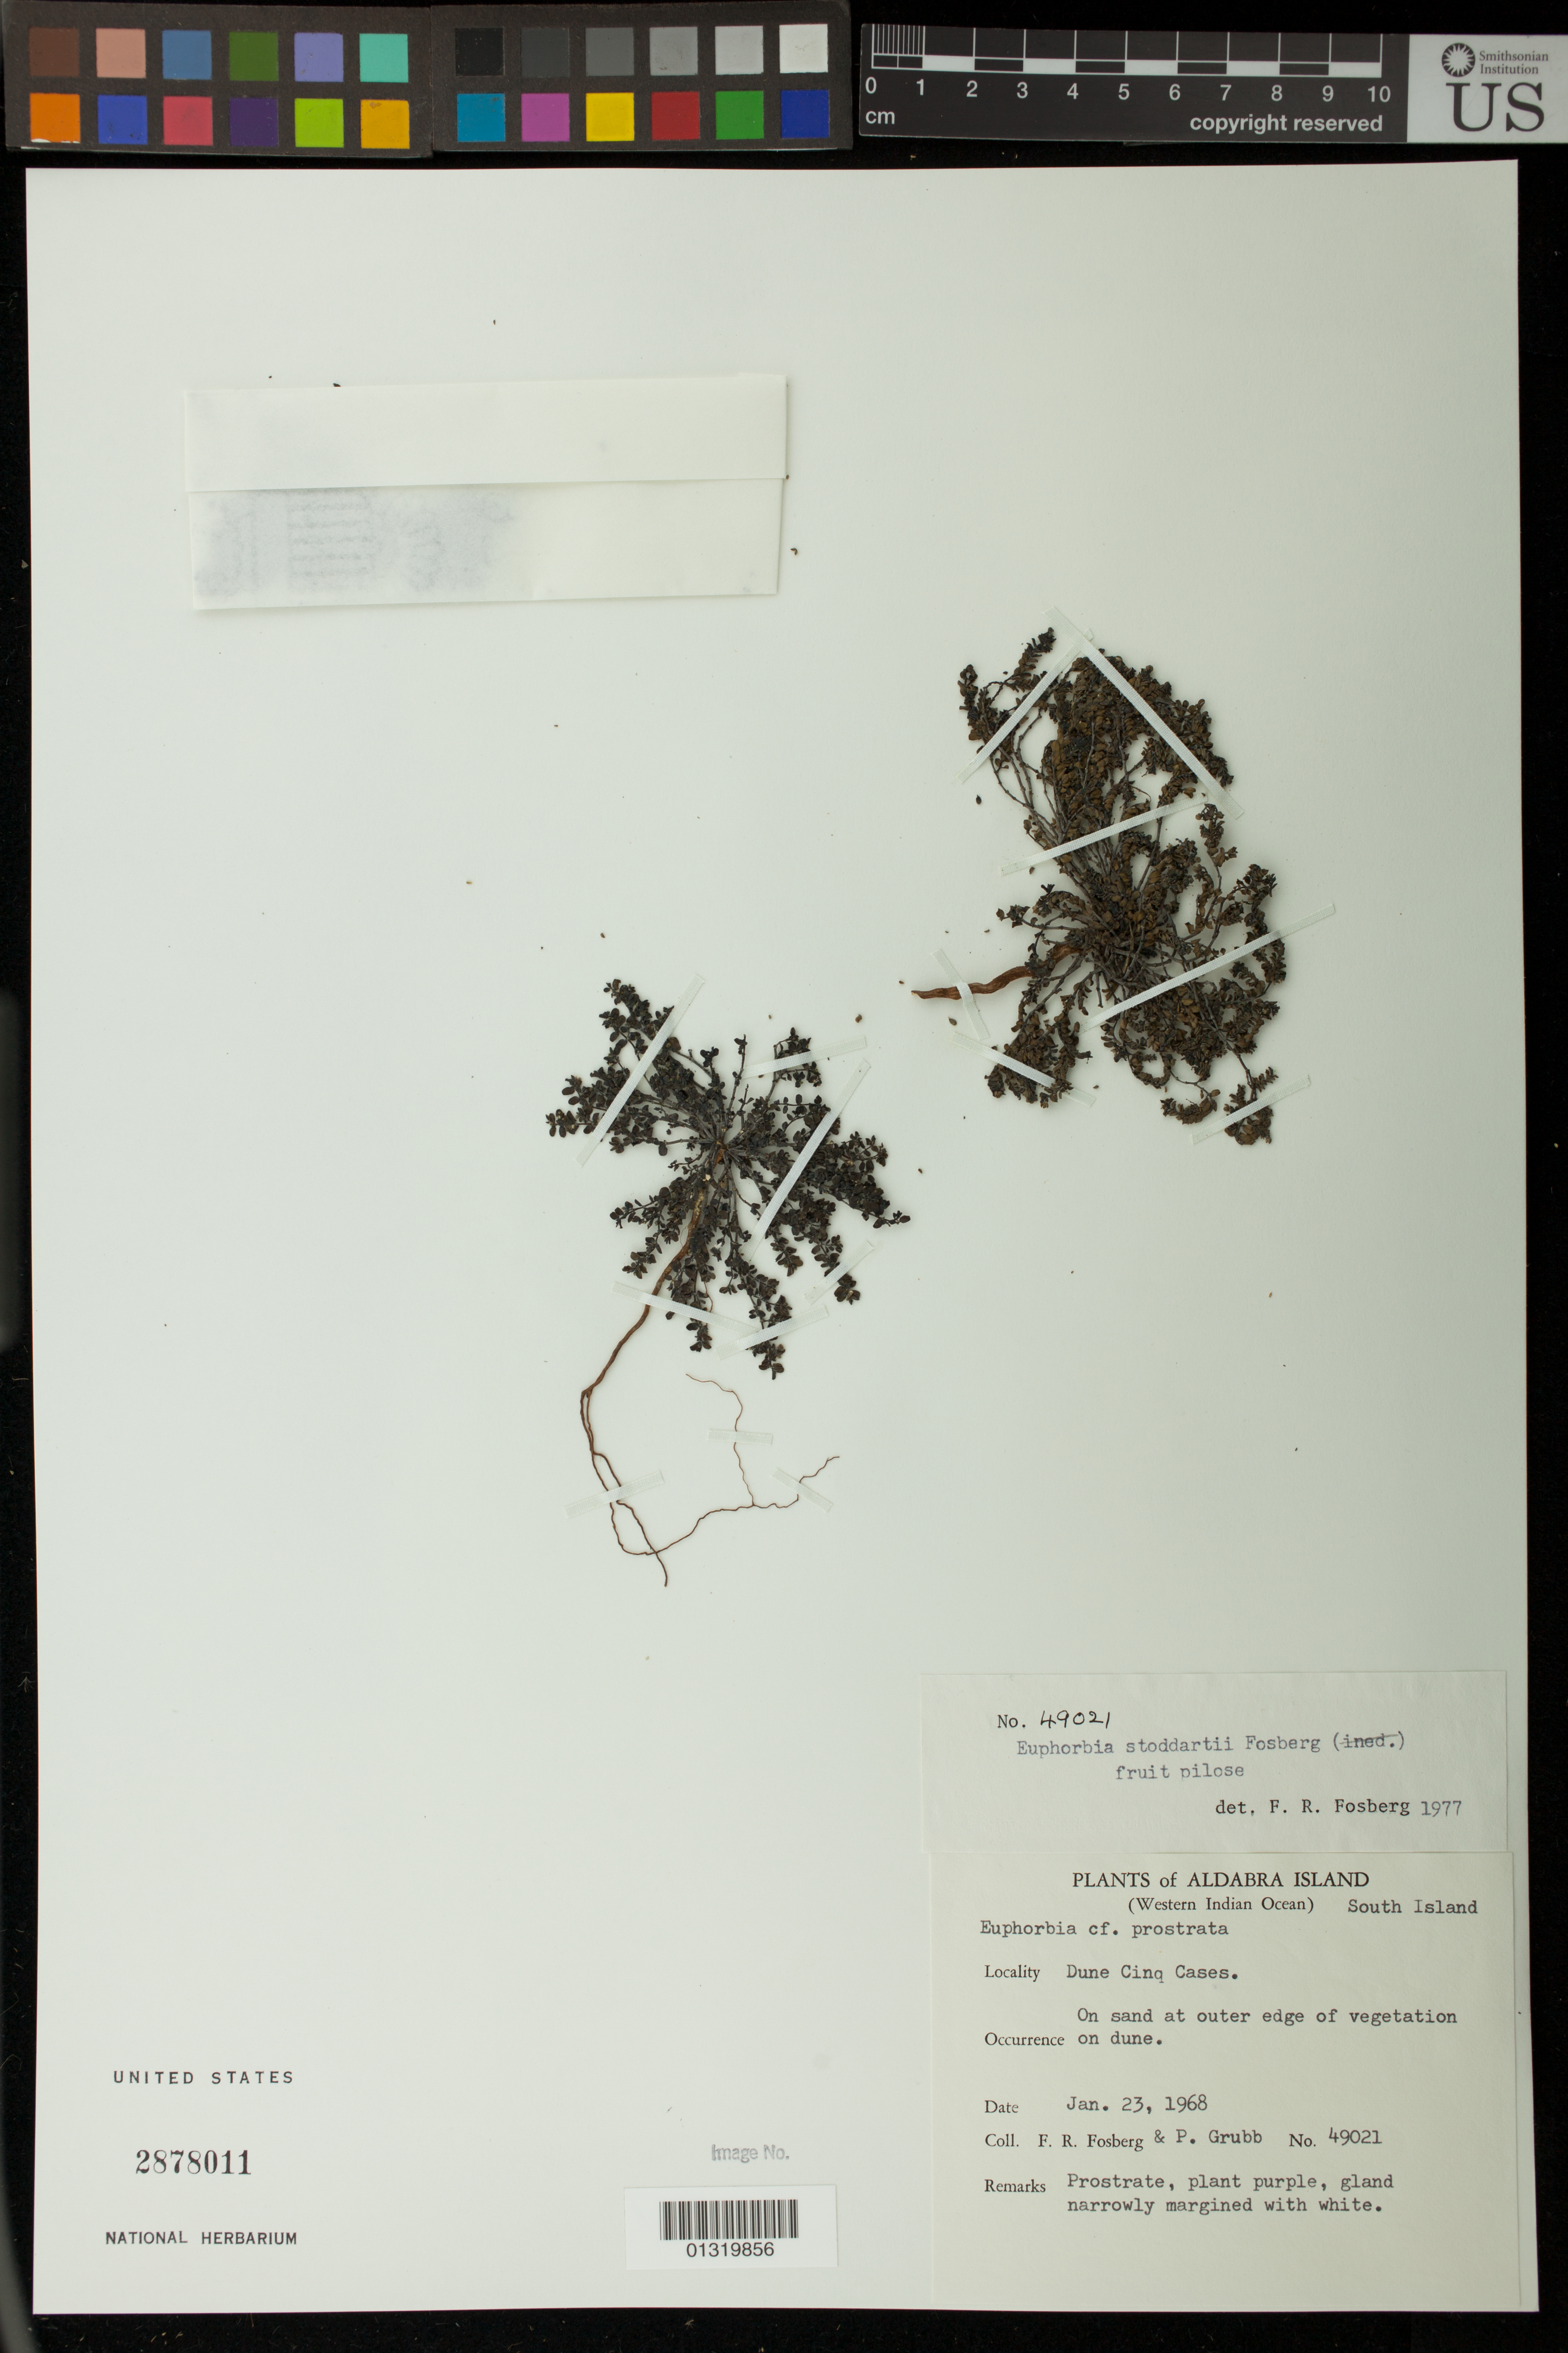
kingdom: Plantae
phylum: Tracheophyta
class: Magnoliopsida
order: Malpighiales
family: Euphorbiaceae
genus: Euphorbia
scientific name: Euphorbia stoddartii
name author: Fosberg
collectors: F. R. Fosberg & P. J. Grubb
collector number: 49021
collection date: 1968-01-23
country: Seychelles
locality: South Island. Dune Cinq Cases.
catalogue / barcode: US 2878011